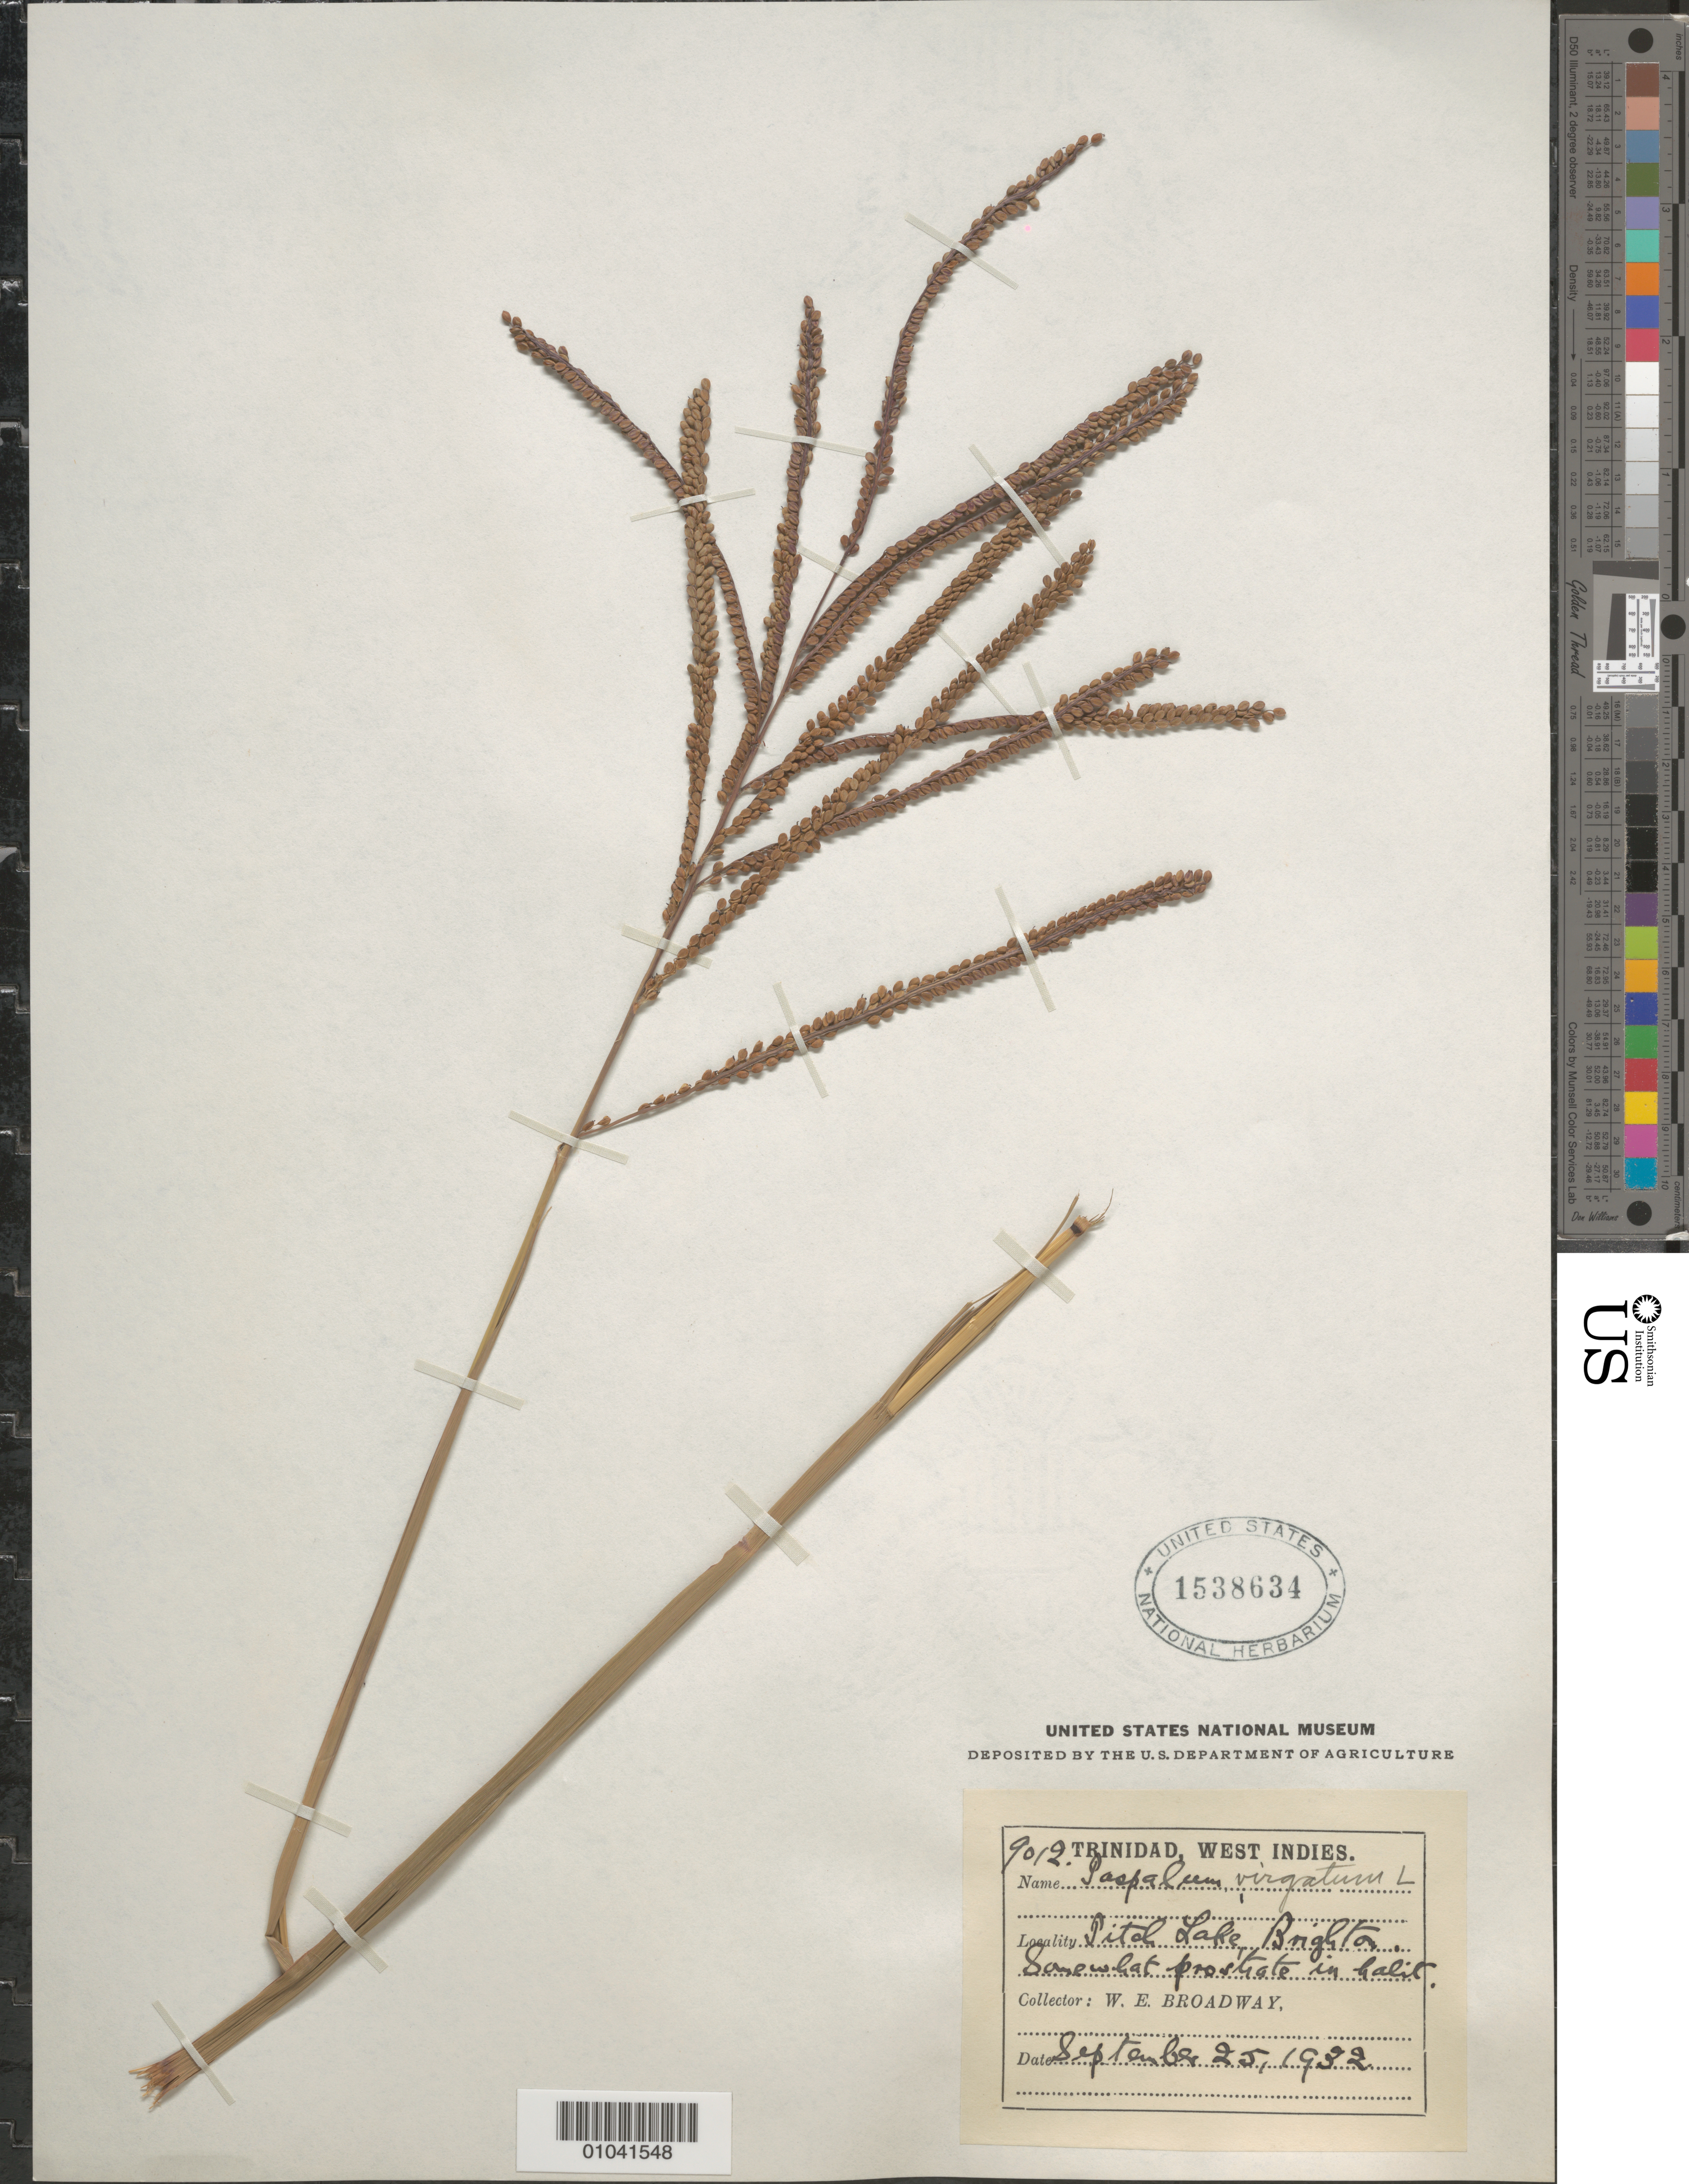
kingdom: Plantae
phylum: Tracheophyta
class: Liliopsida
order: Poales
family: Poaceae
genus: Paspalum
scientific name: Paspalum virgatum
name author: L.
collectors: W. E. Broadway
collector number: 9012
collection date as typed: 25 Sep 1932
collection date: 1932-09-25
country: Trinidad and Tobago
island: Trinidad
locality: Pital Lake, Brighton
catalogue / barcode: US 1538634